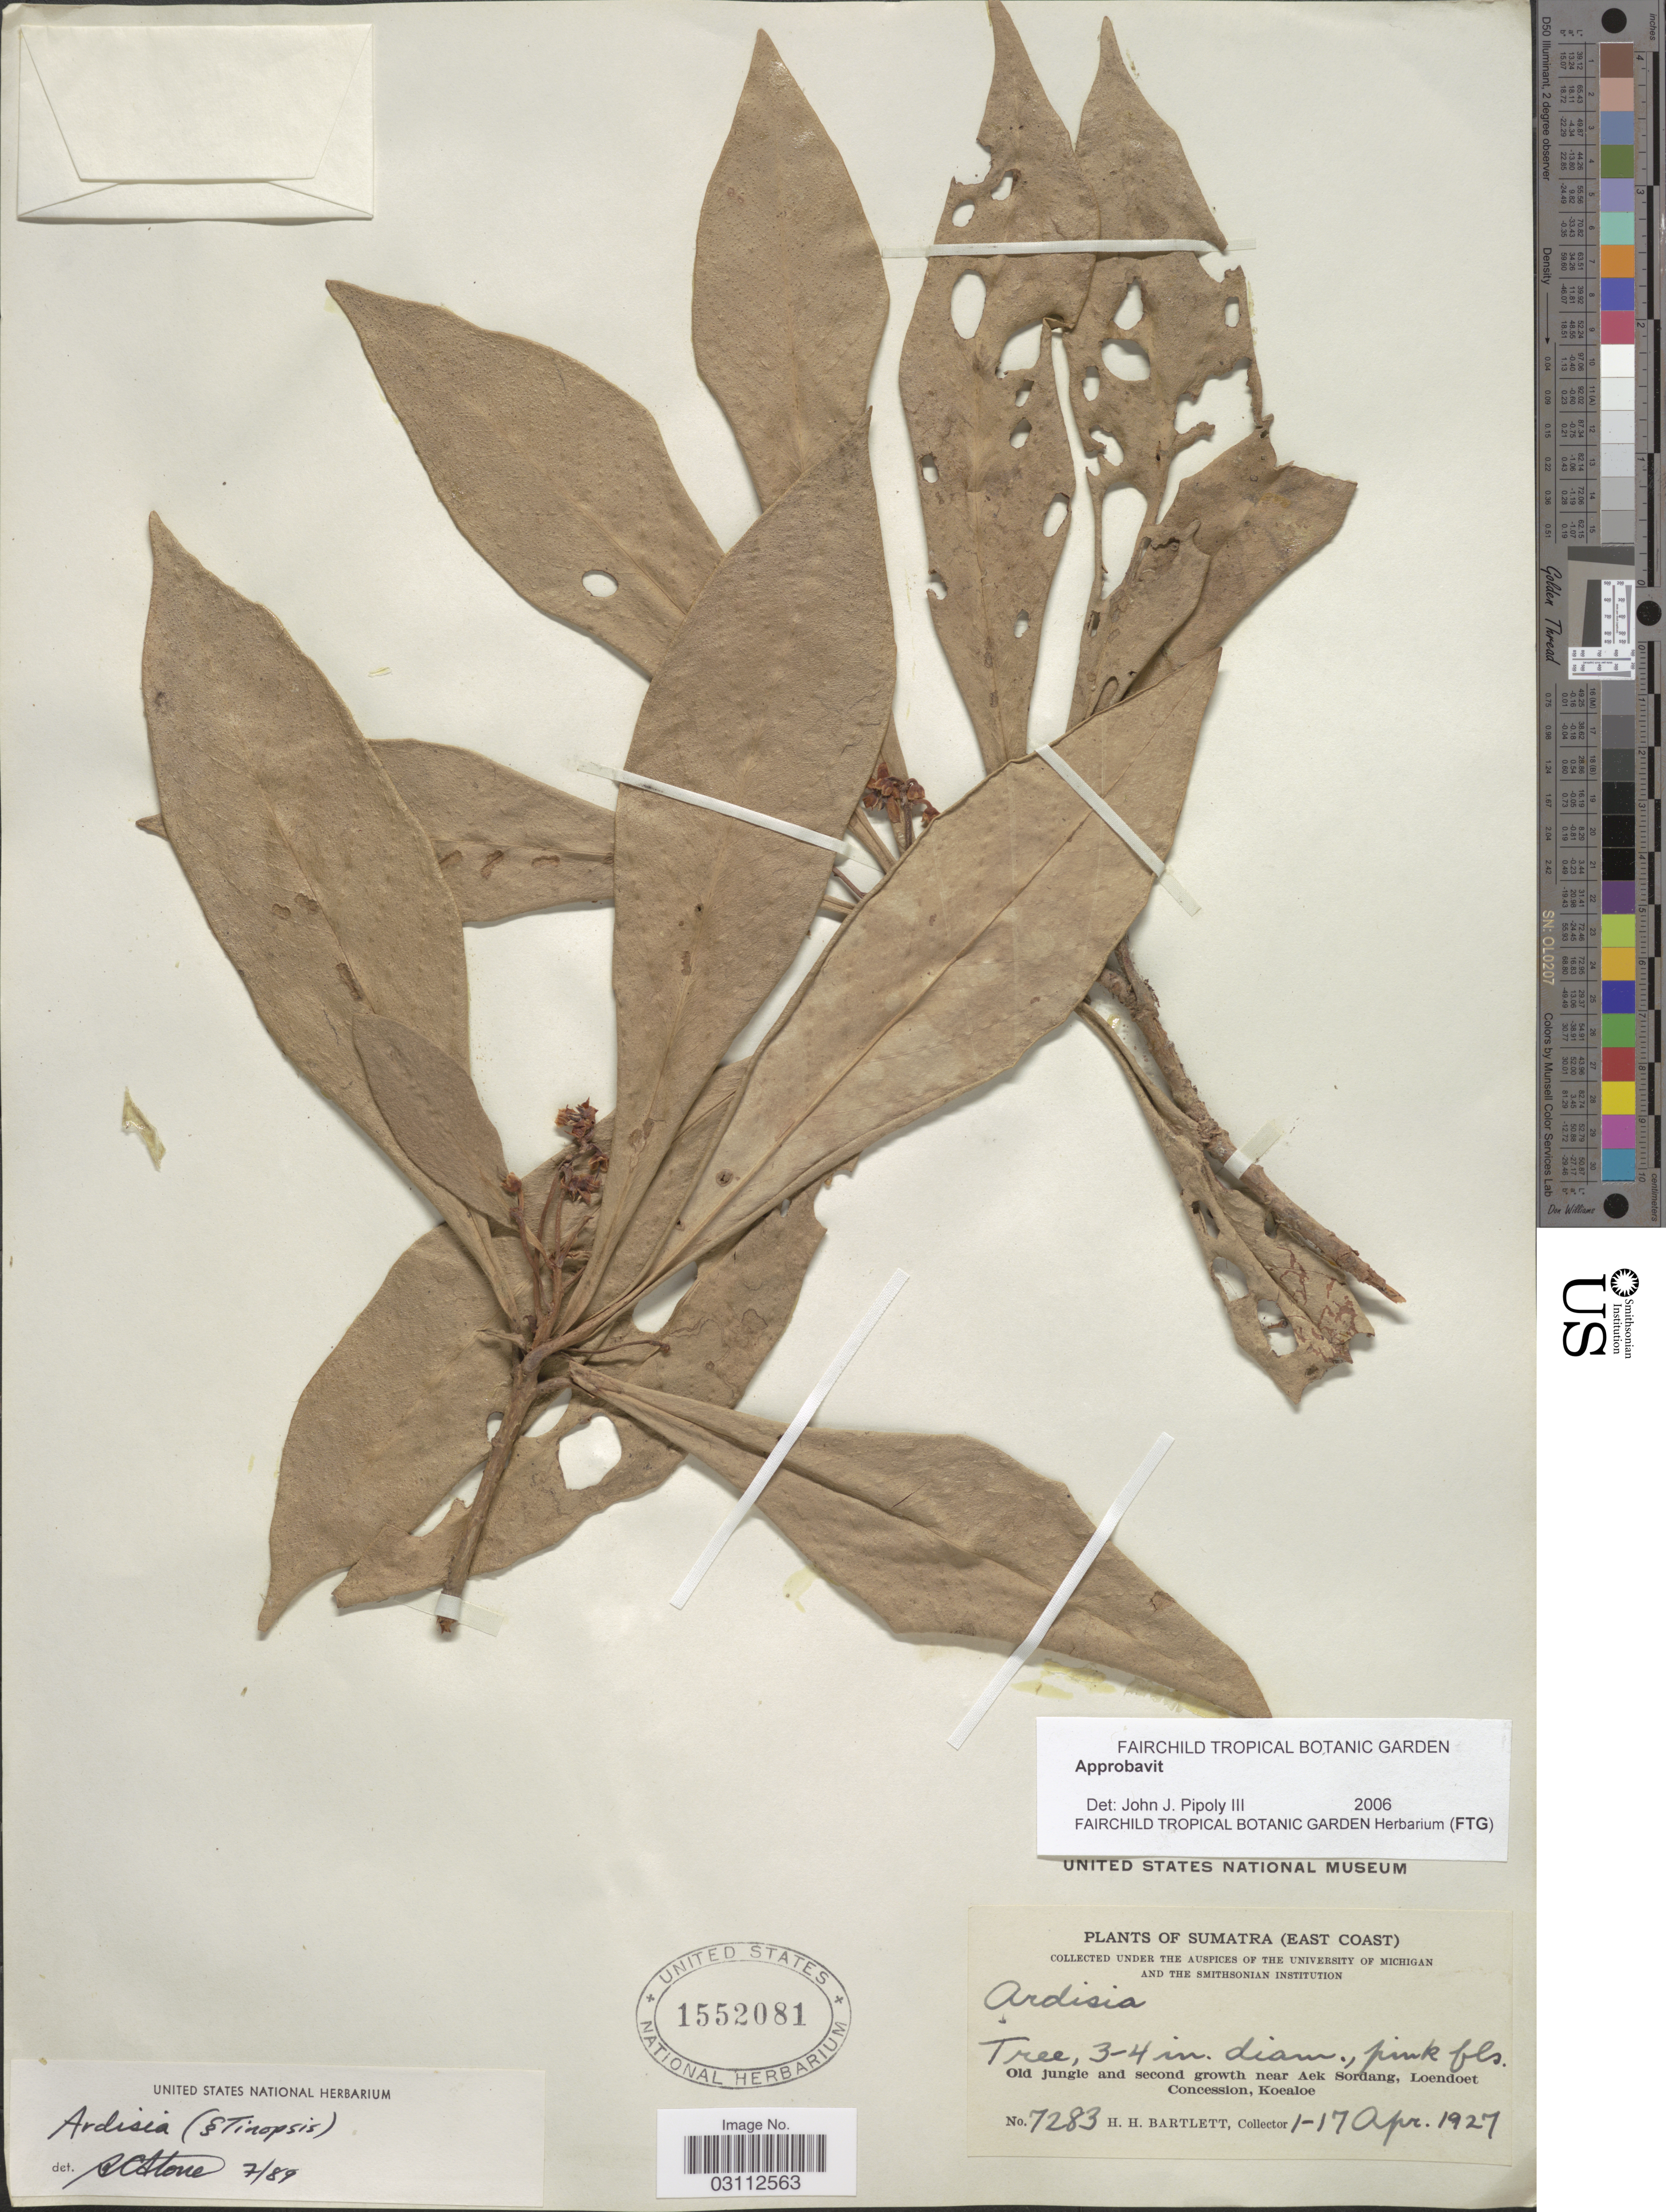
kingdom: Plantae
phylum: Tracheophyta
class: Magnoliopsida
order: Ericales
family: Primulaceae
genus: Ardisia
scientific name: Ardisia sp.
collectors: H. H. Bartlett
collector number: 7283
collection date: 1927-04-01/1927-04-17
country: Indonesia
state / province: Sumatra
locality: (East Coast). Old jungle and second growth near Aek Sordang, Loendoet Concession, Koealoe.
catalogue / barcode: US 1552081